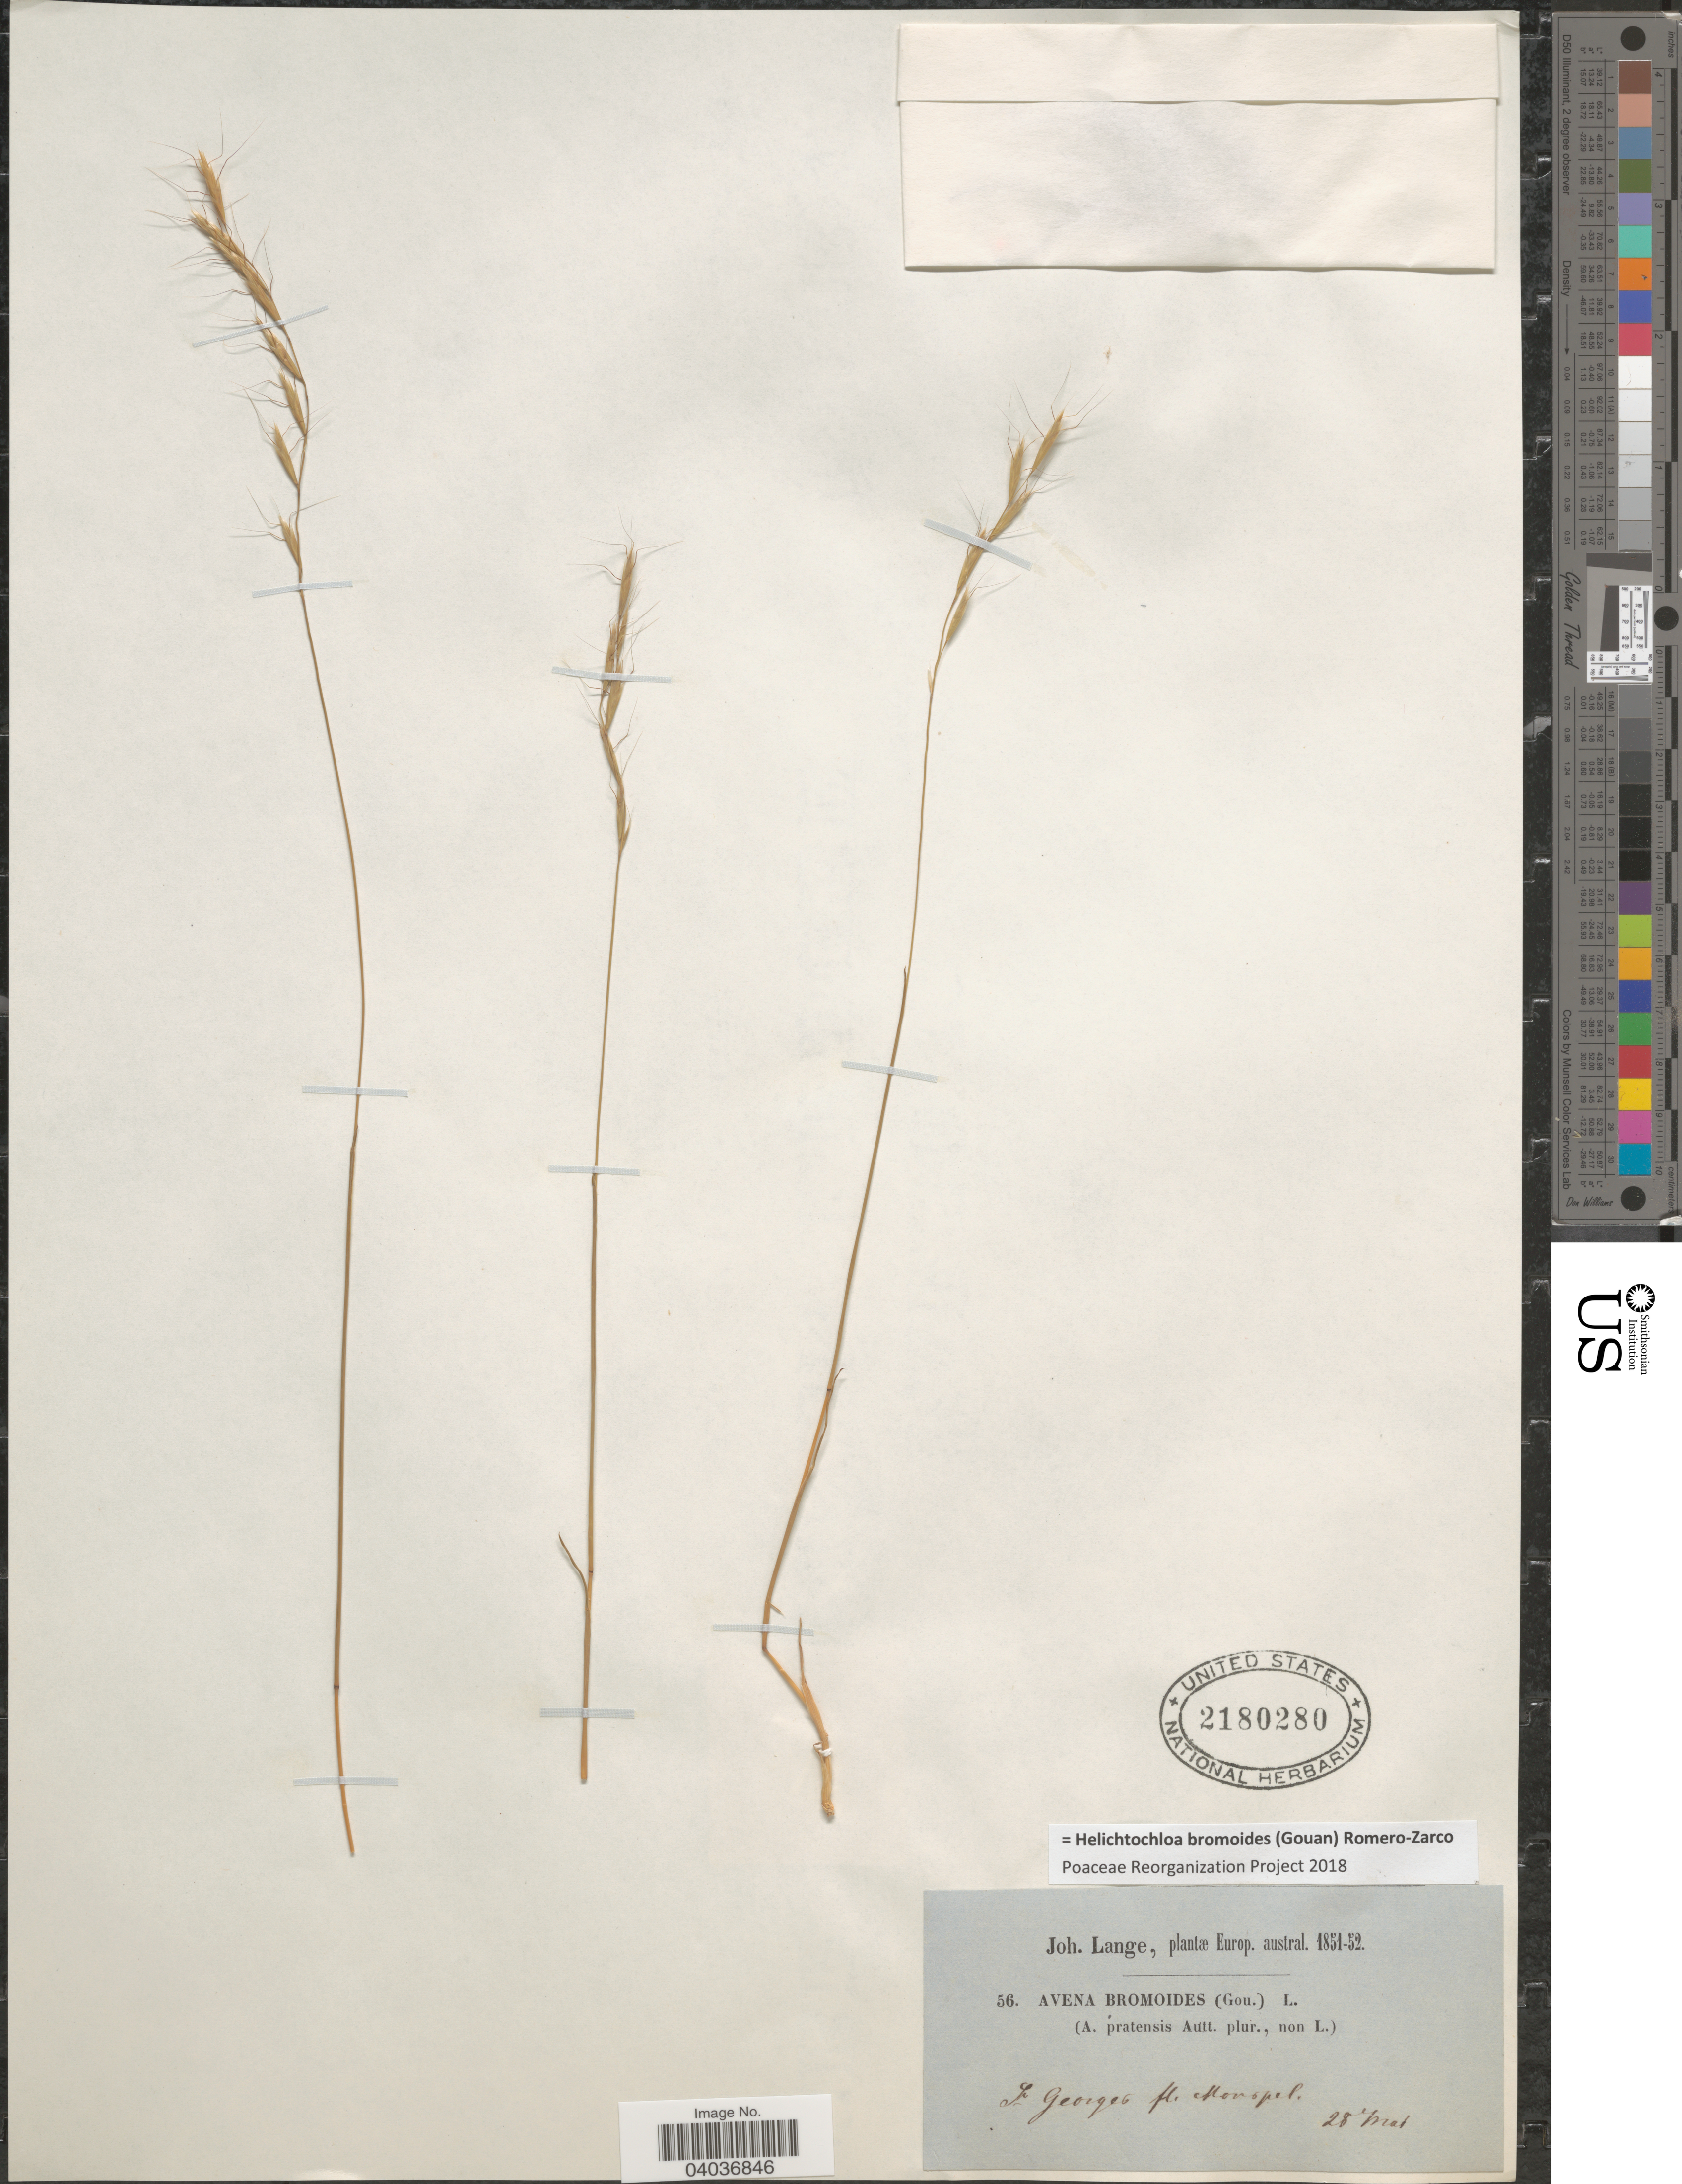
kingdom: Plantae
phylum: Tracheophyta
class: Liliopsida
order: Poales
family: Poaceae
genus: Helictochloa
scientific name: Helictochloa bromoides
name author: (Gouan) Romero-Zarco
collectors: J. M. C. Lange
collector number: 56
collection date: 1851-05-28/1852-05-28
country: France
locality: Europ. austral. St. Georges fl. Monspel.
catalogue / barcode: US 2180280